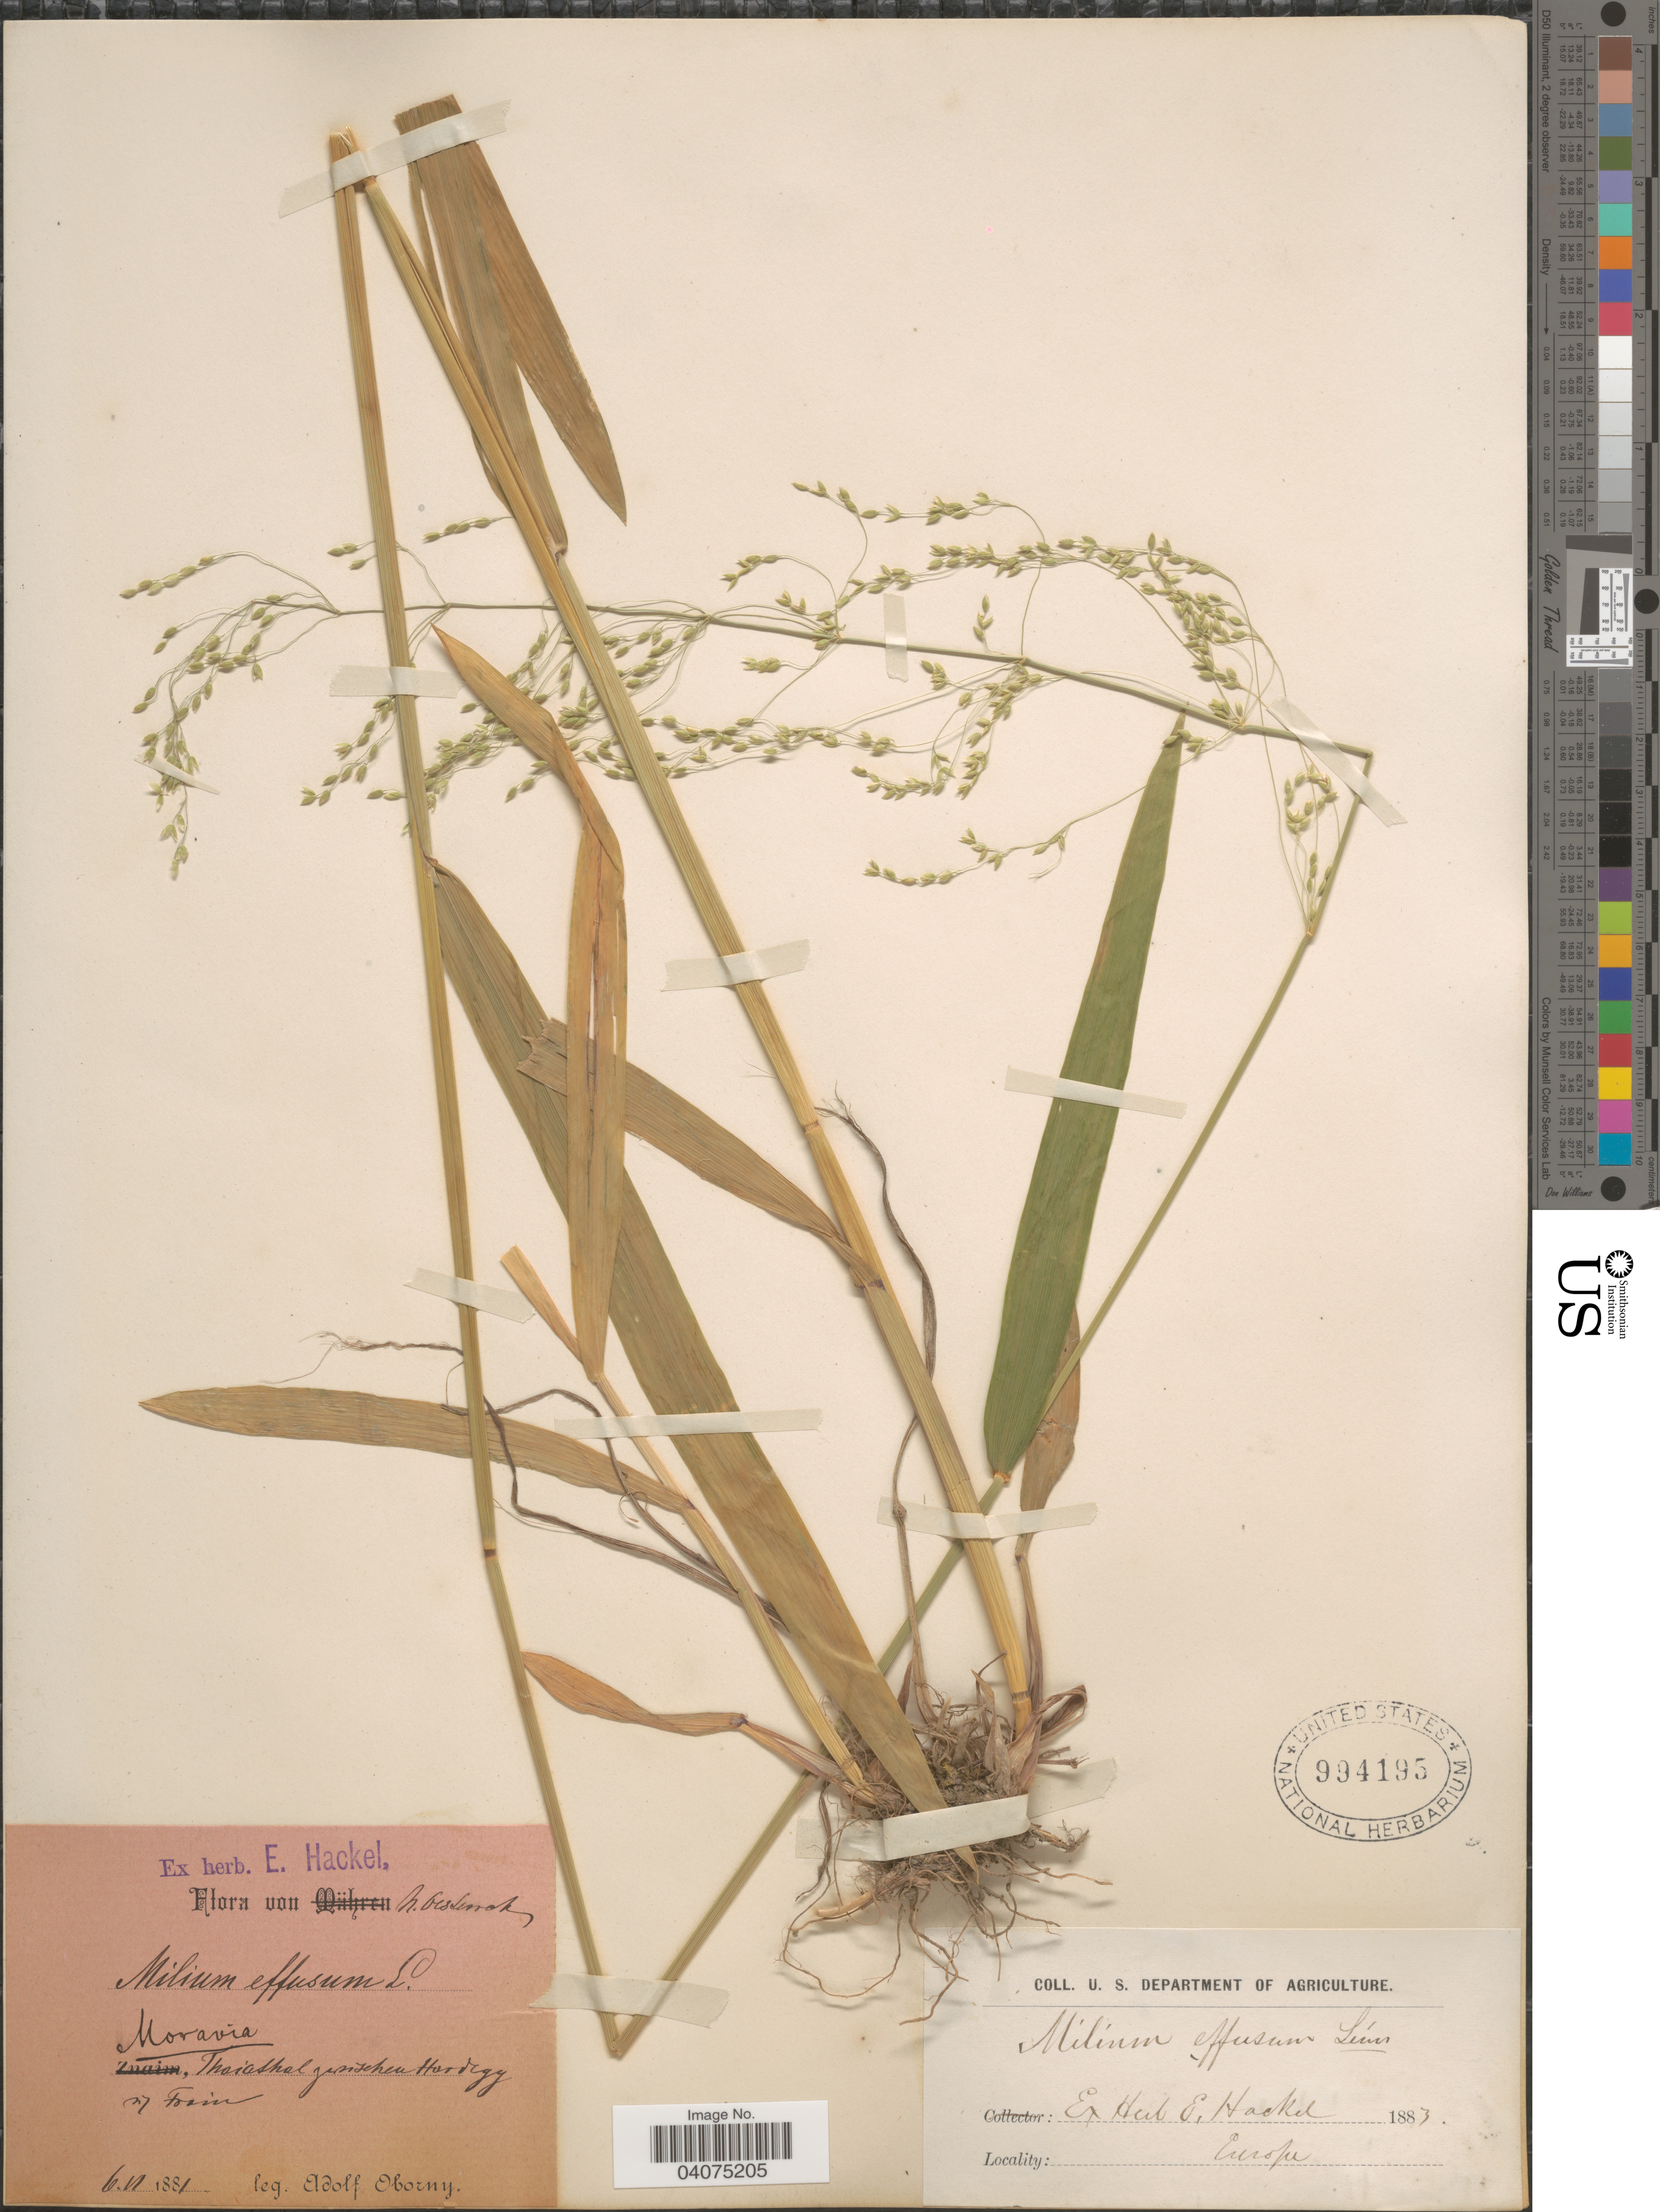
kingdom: Plantae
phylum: Tracheophyta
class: Liliopsida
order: Poales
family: Poaceae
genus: Milium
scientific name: Milium effusum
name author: L.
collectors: A. Oborny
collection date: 1881-06-06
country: Czechia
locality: Moravia. Thaishal gunschen Hordigy ny Foam. [interpreted] h. Oesterrok. [interpreted]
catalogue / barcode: US 994195